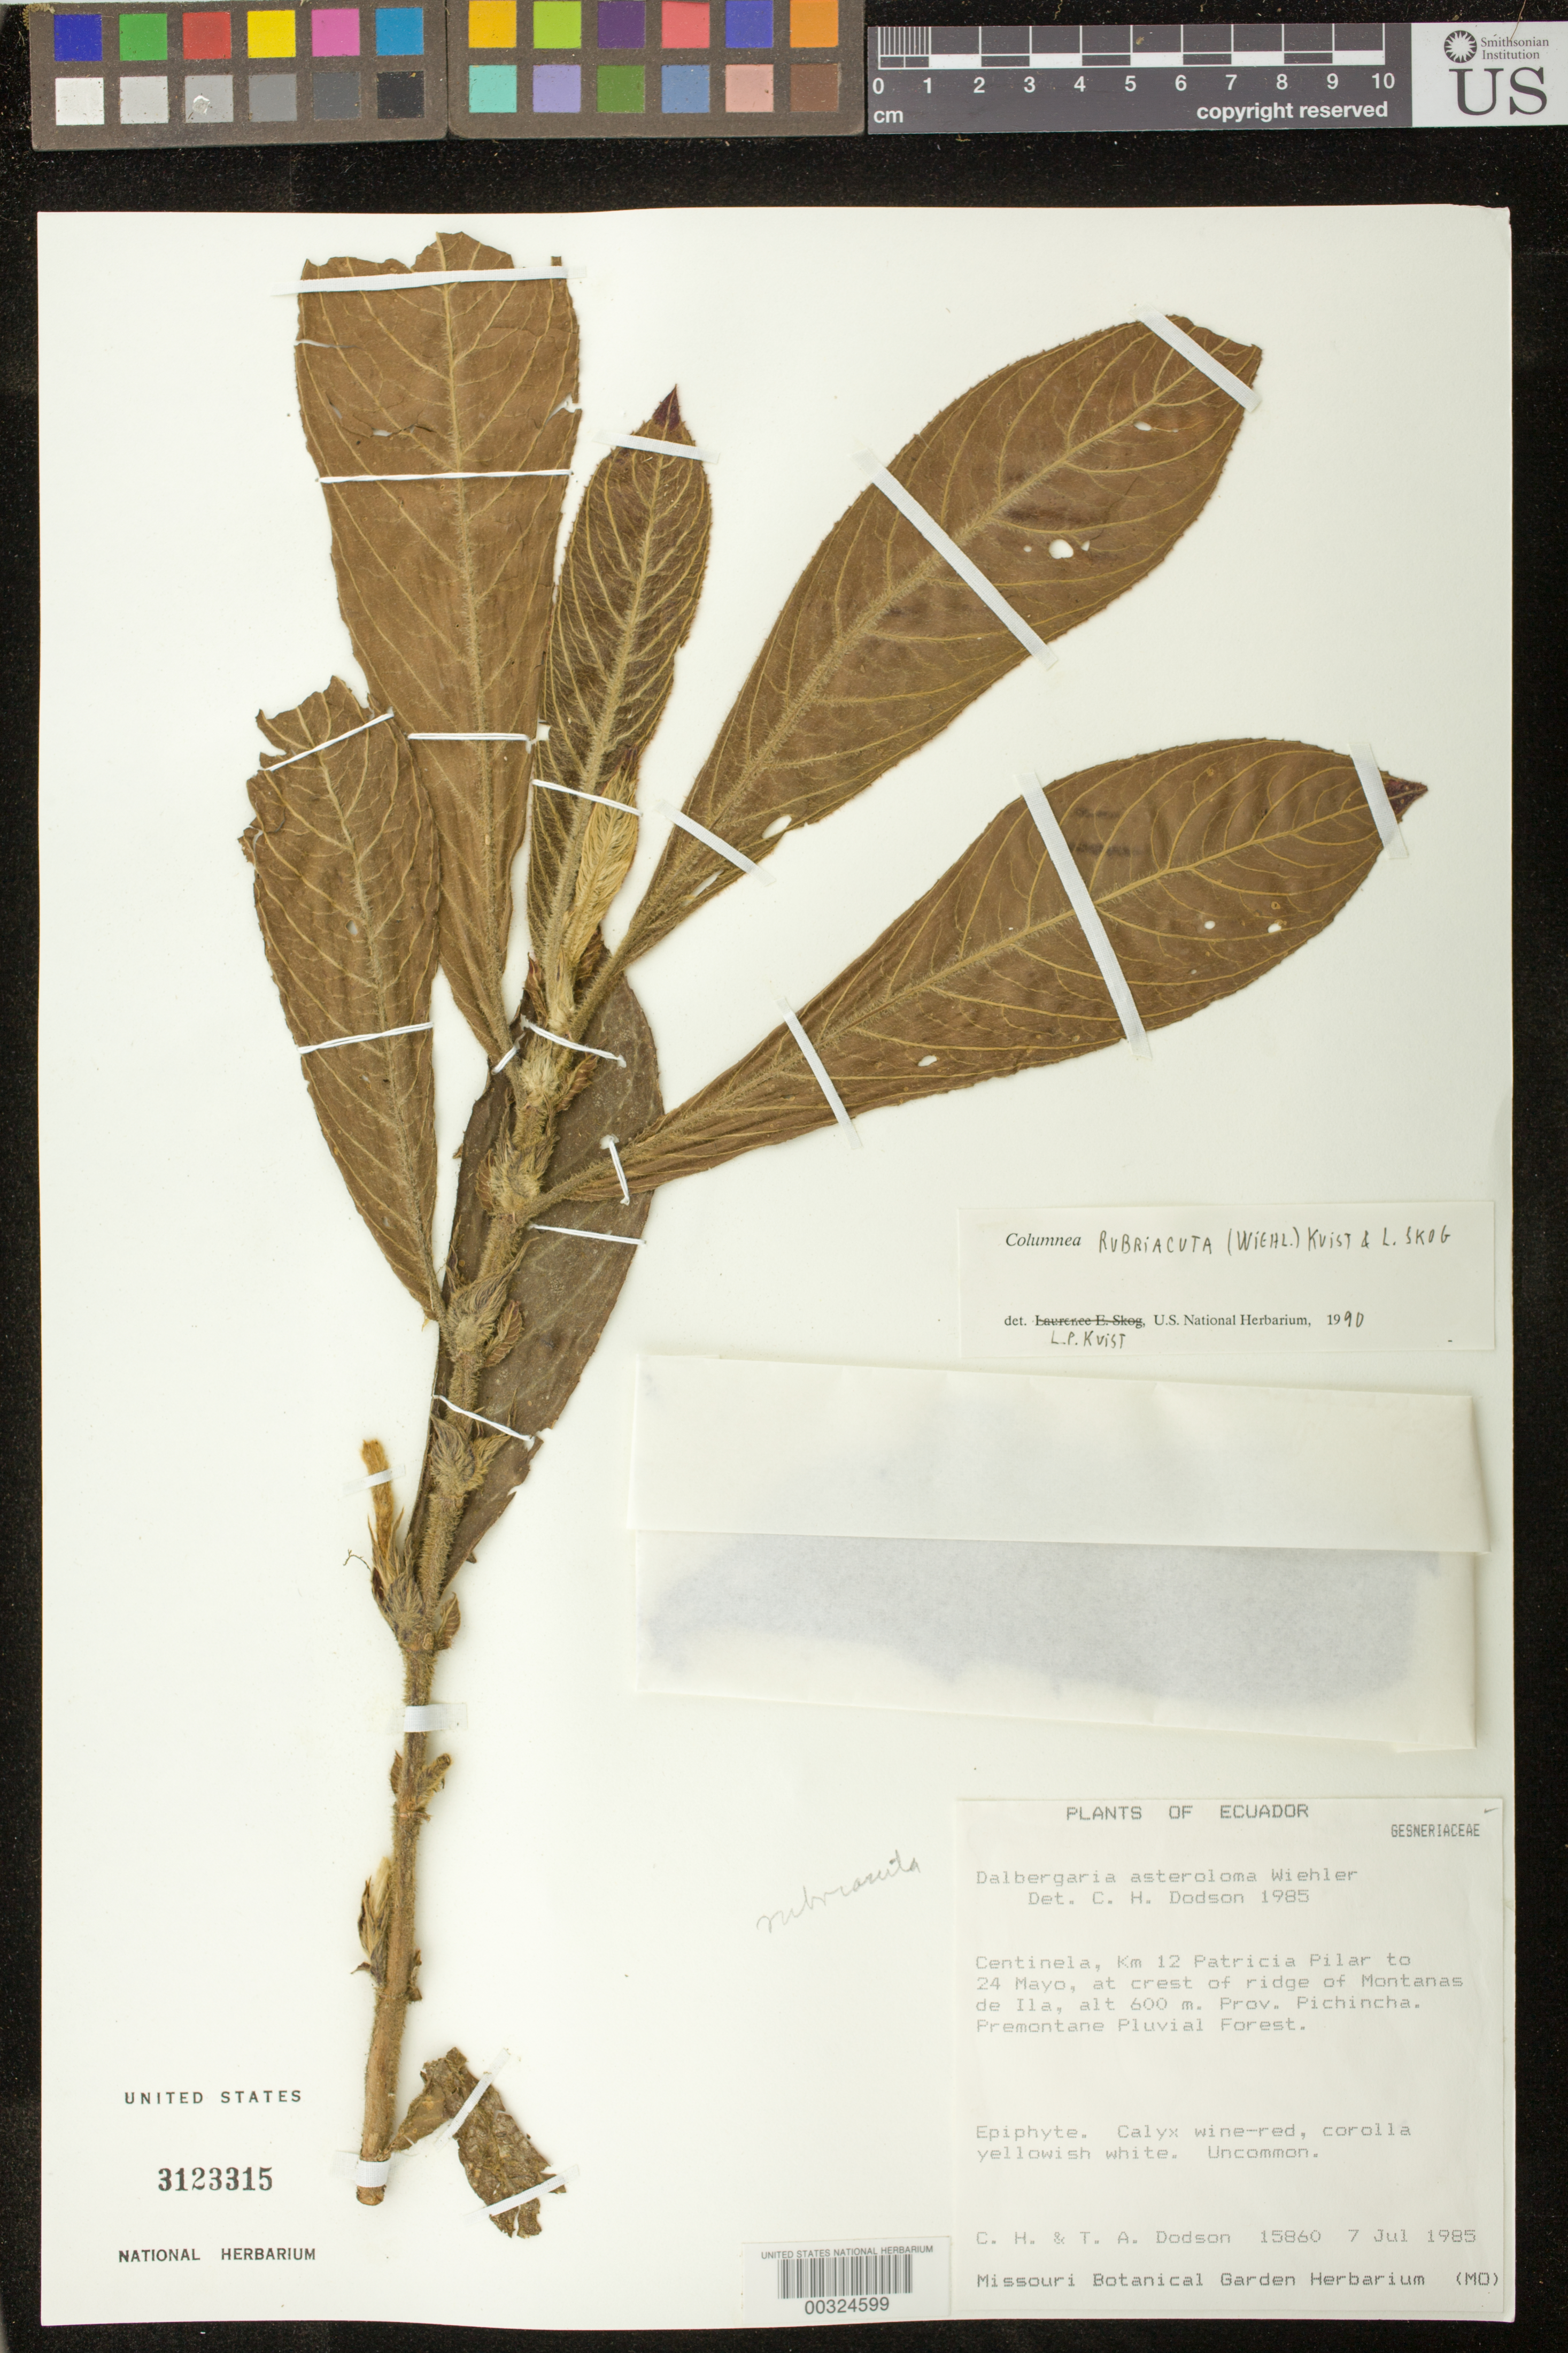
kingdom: Plantae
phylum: Tracheophyta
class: Magnoliopsida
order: Lamiales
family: Gesneriaceae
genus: Columnea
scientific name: Columnea rubriacuta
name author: (Wiehler) L.P. Kvist & L.E. Skog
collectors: C. H. Dodson & T. A. Dodson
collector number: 15860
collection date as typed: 07 Jul 1985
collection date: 1985-07-07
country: Ecuador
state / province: Pichincha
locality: Centinela, km 12 Patricia Pilar to 24 Mayo, at crest of ridge of Montanes de Ila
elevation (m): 600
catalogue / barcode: US 3123315